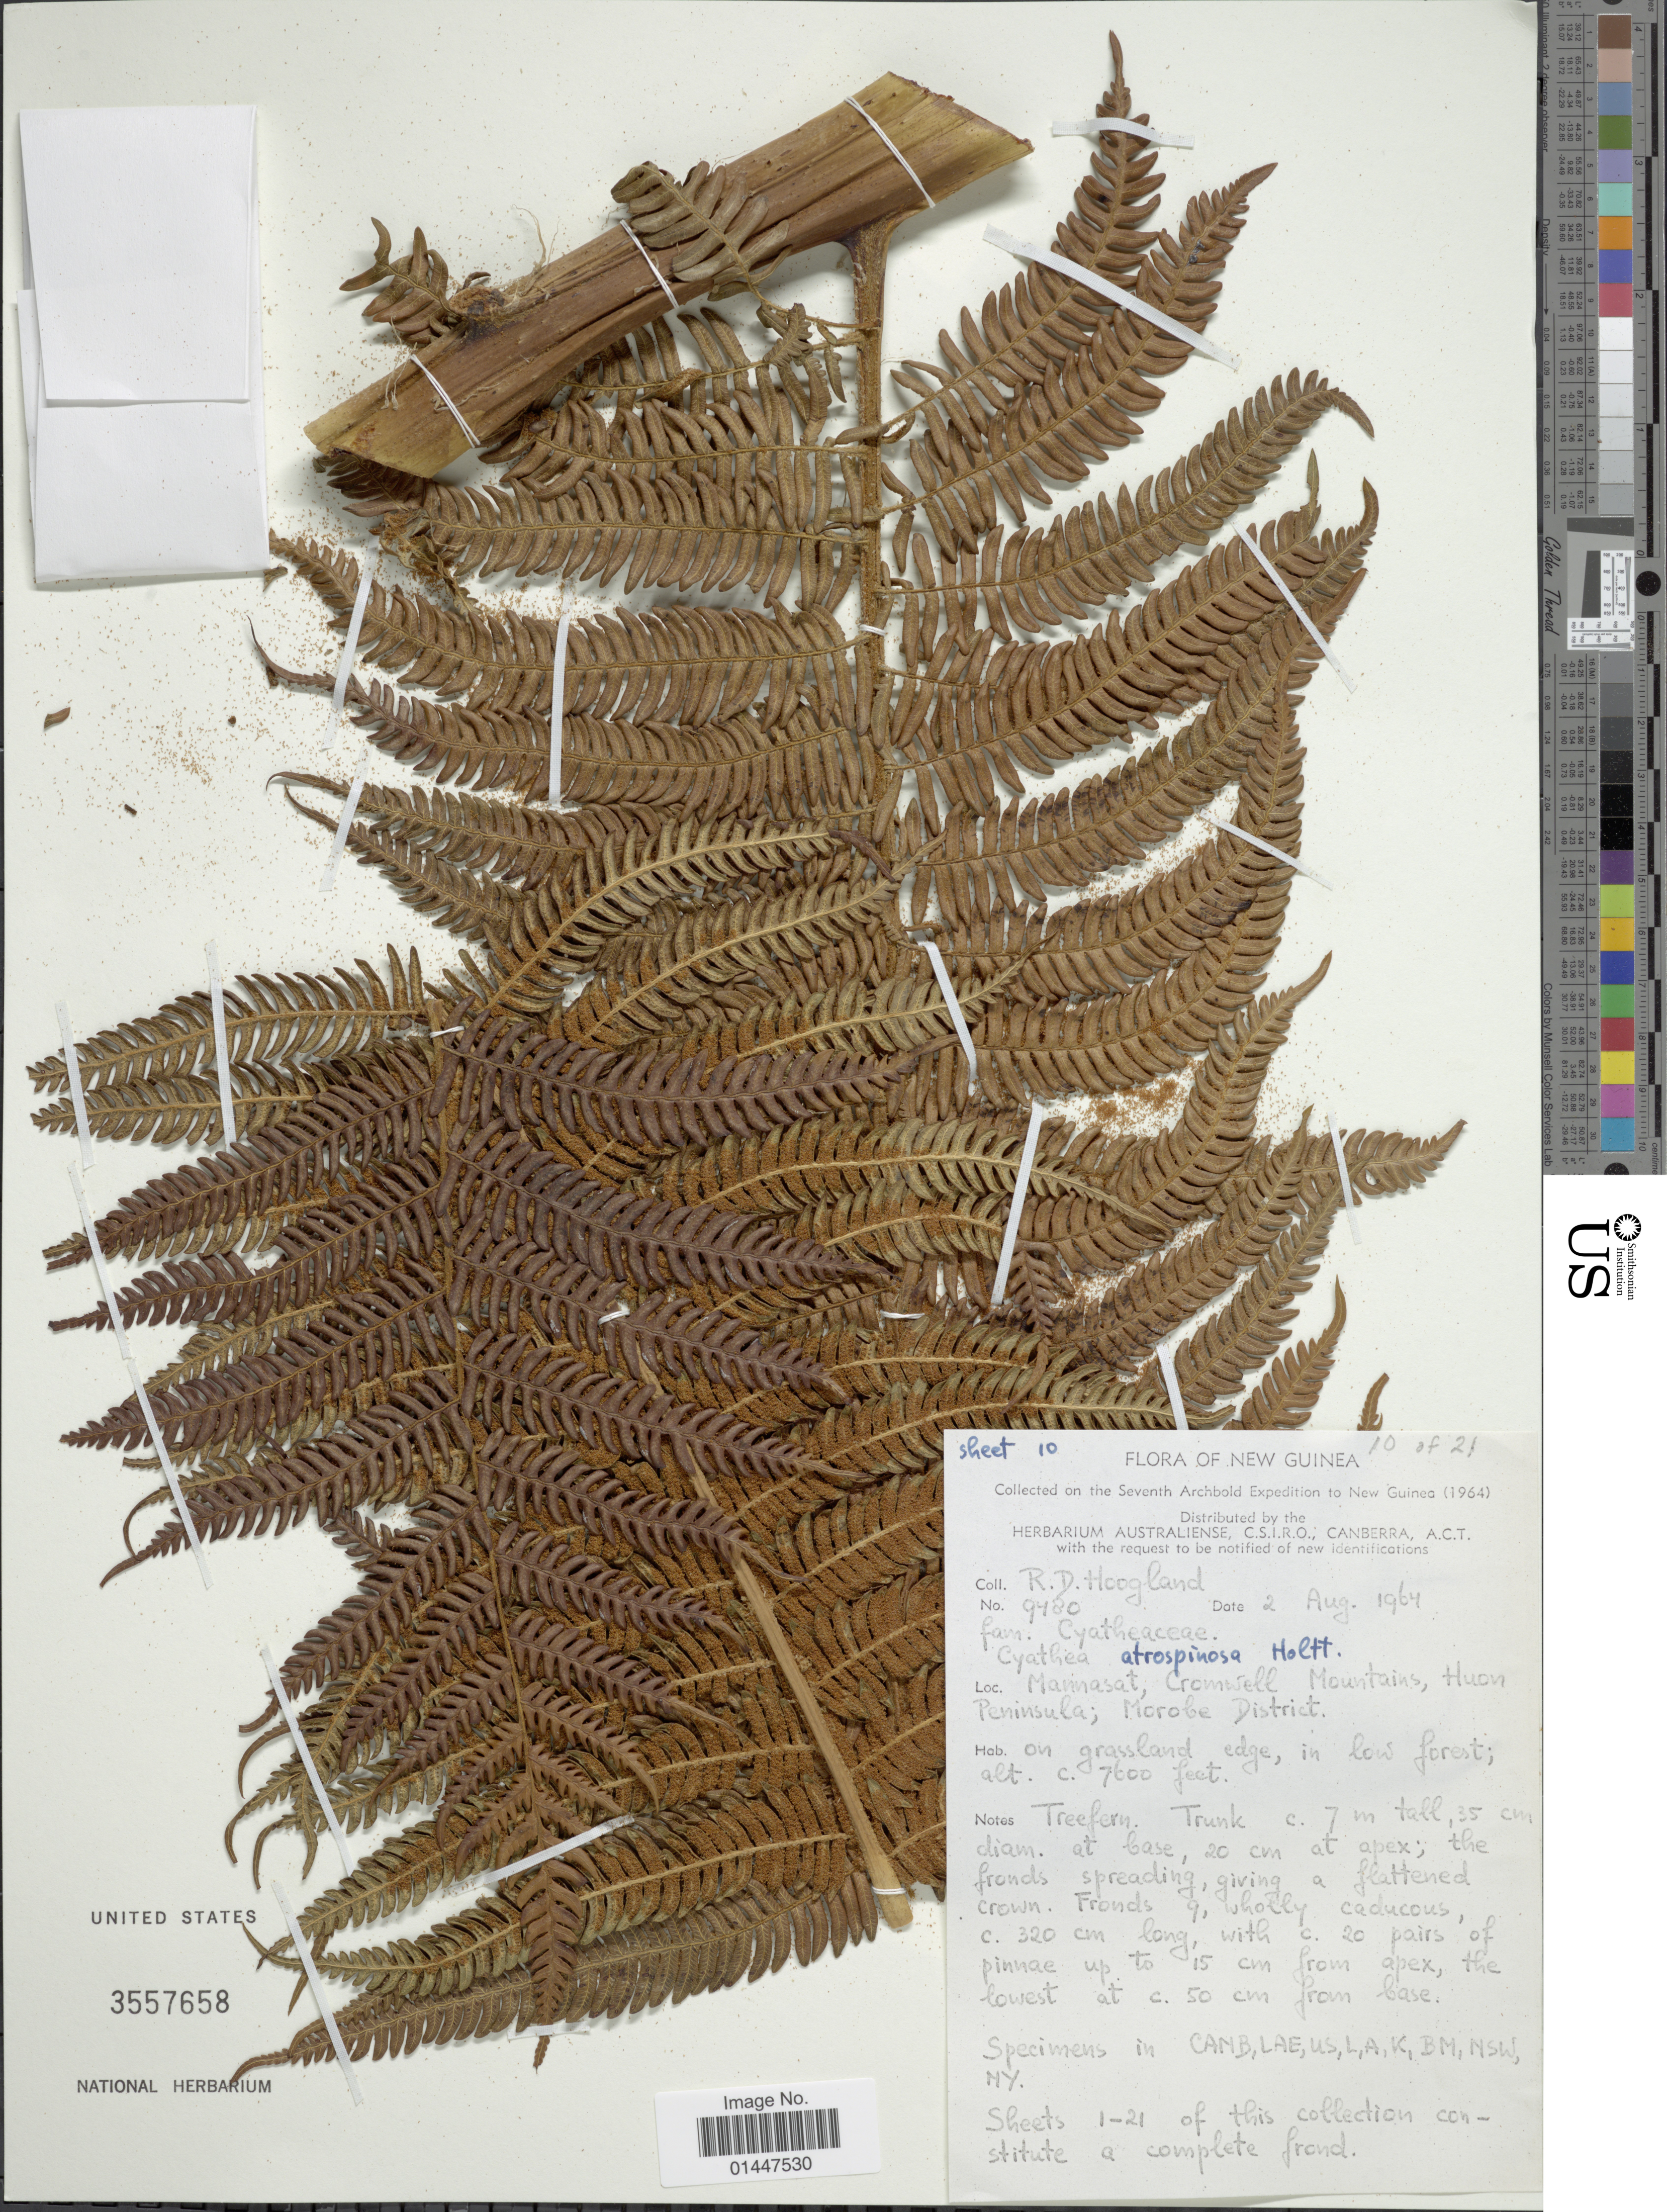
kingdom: Plantae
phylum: Tracheophyta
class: Polypodiopsida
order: Cyatheales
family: Cyatheaceae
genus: Sphaeropteris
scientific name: Sphaeropteris atrospinosa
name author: (Holttum) R.M. Tryon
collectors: R. D. Hoogland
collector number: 9480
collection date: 1964-08-02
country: Papua New Guinea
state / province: Morobe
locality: New Guinea. Mannasat, Cromwell Mountains, Huon Peninsula; Morobe District.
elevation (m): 2316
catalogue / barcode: US 3557658